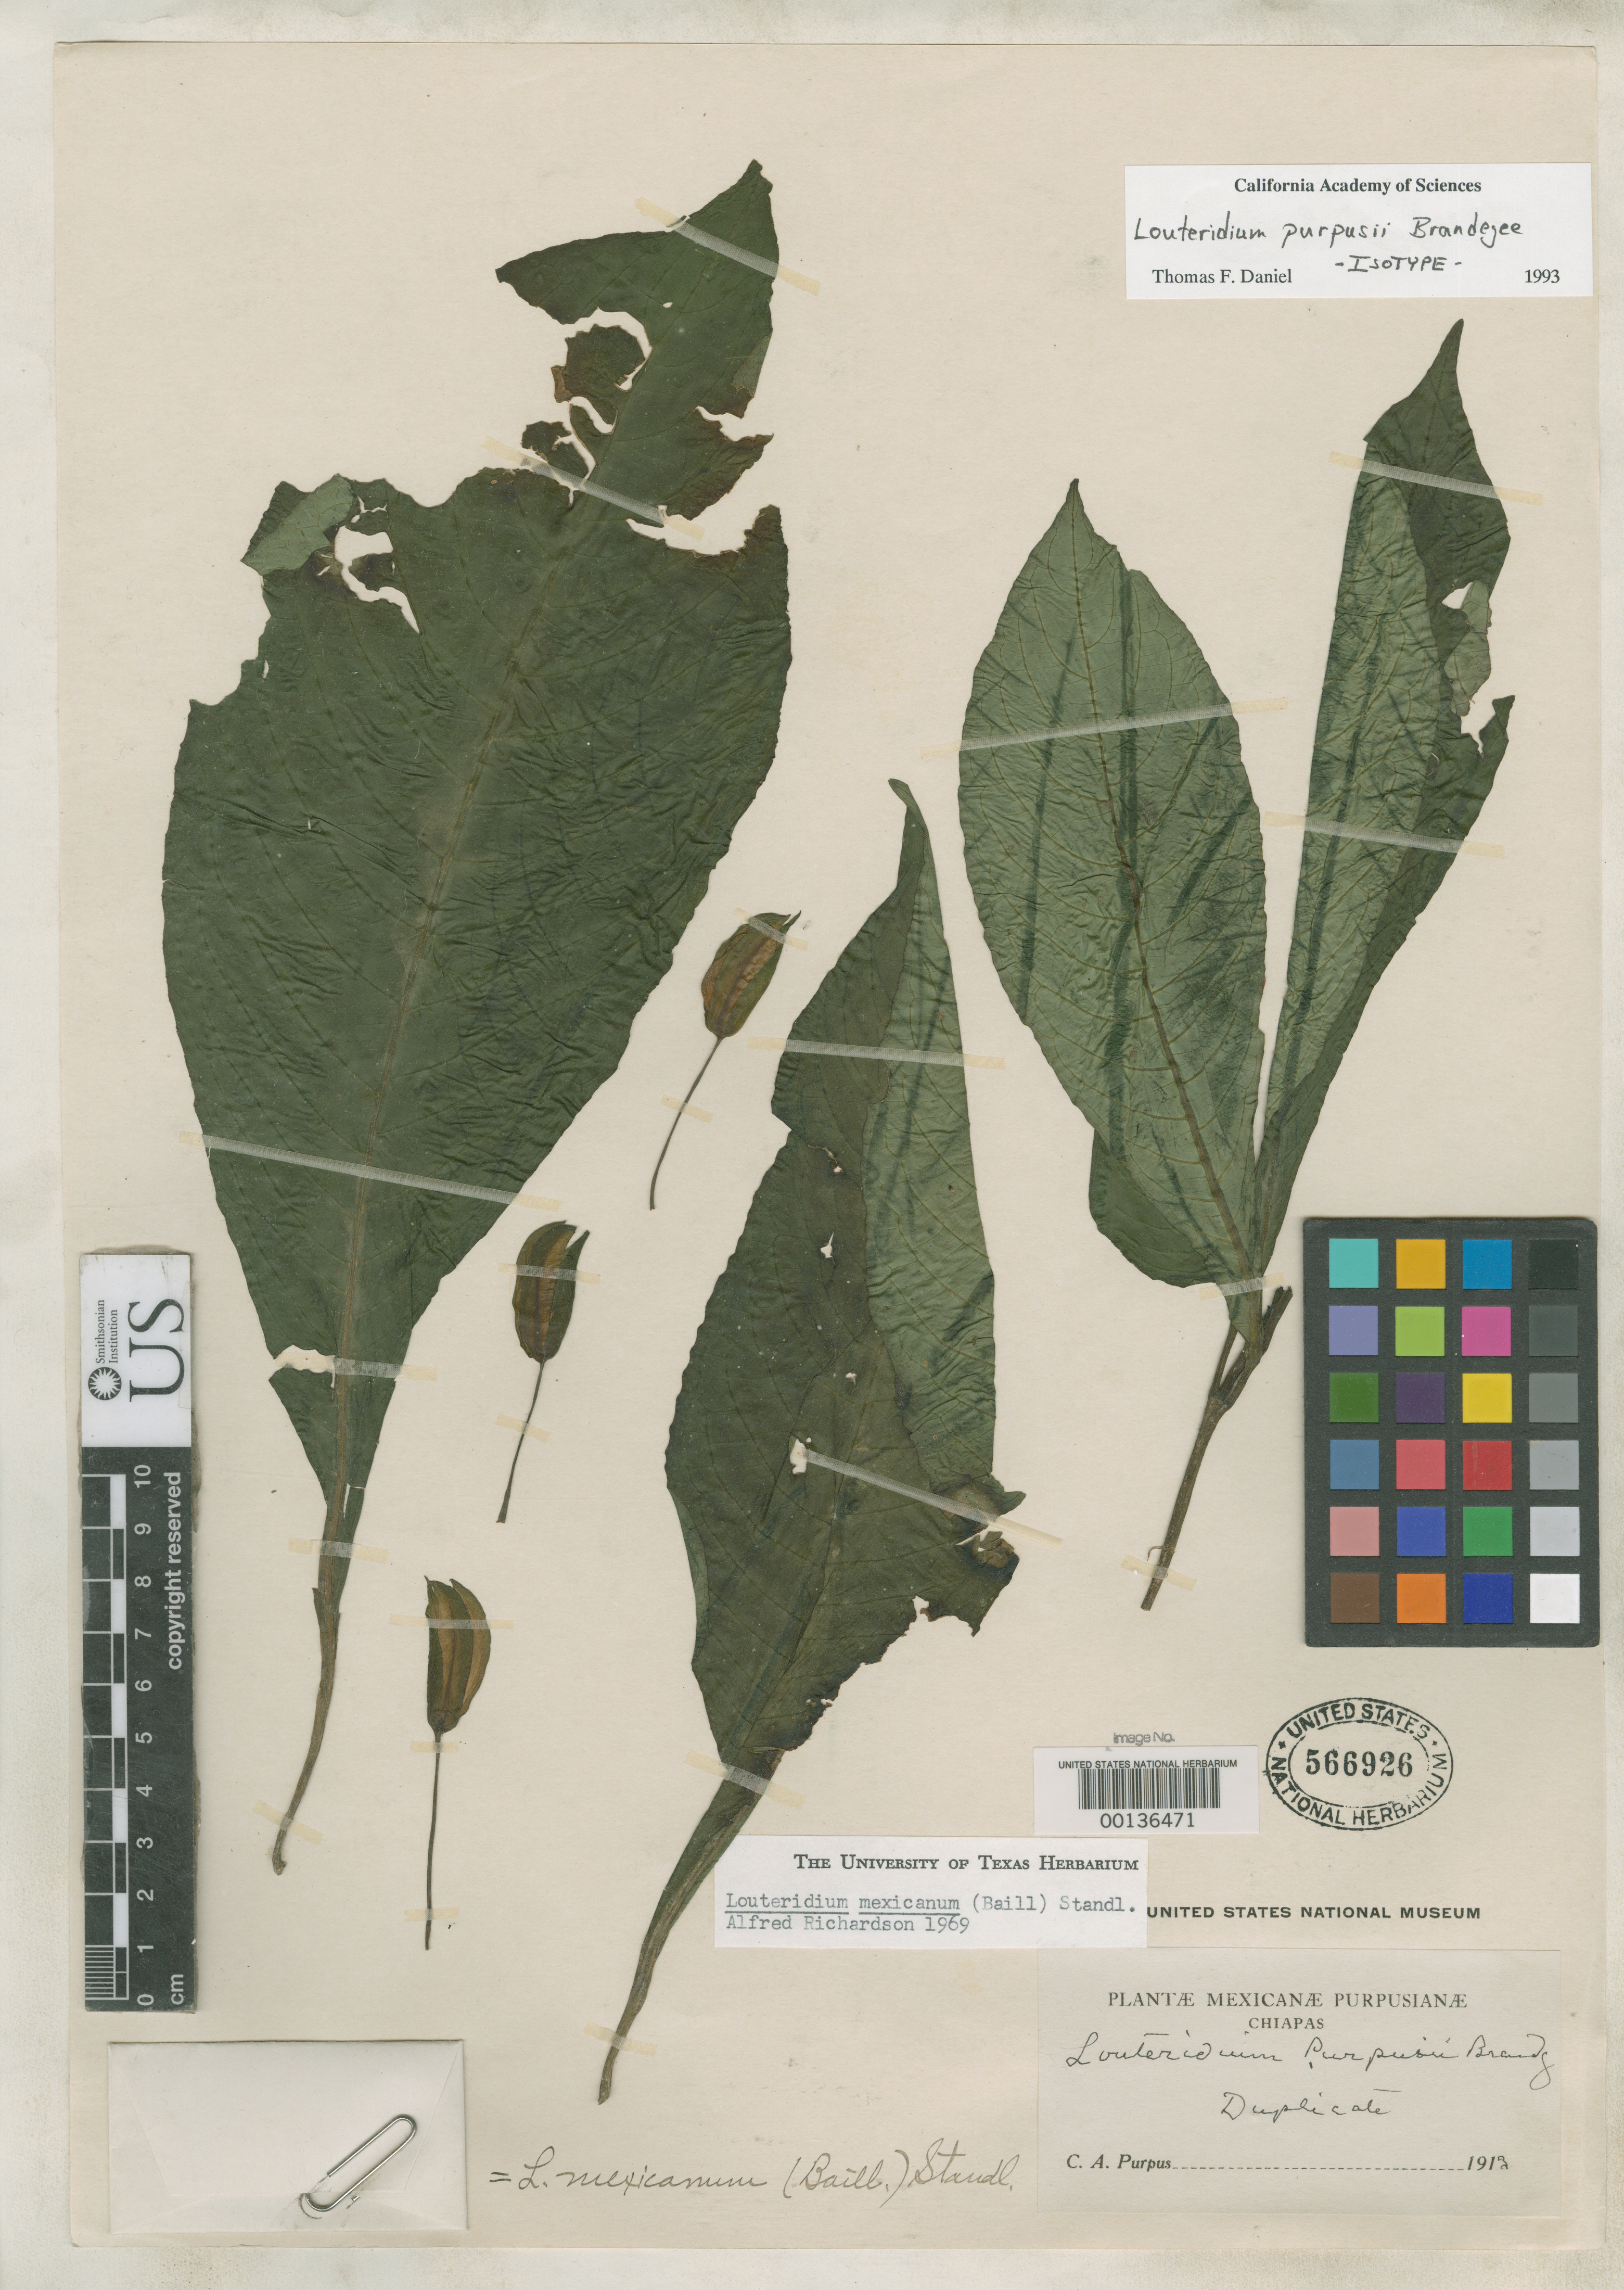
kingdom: Plantae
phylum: Tracheophyta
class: Magnoliopsida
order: Lamiales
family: Acanthaceae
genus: Louteridium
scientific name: Louteridium purpusii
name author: Brandegee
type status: Isotype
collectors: C. A. Purpus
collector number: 6969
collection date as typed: Aug 1913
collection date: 1913-08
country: Mexico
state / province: Chiapas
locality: Finia Irlanda.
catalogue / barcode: US 566926